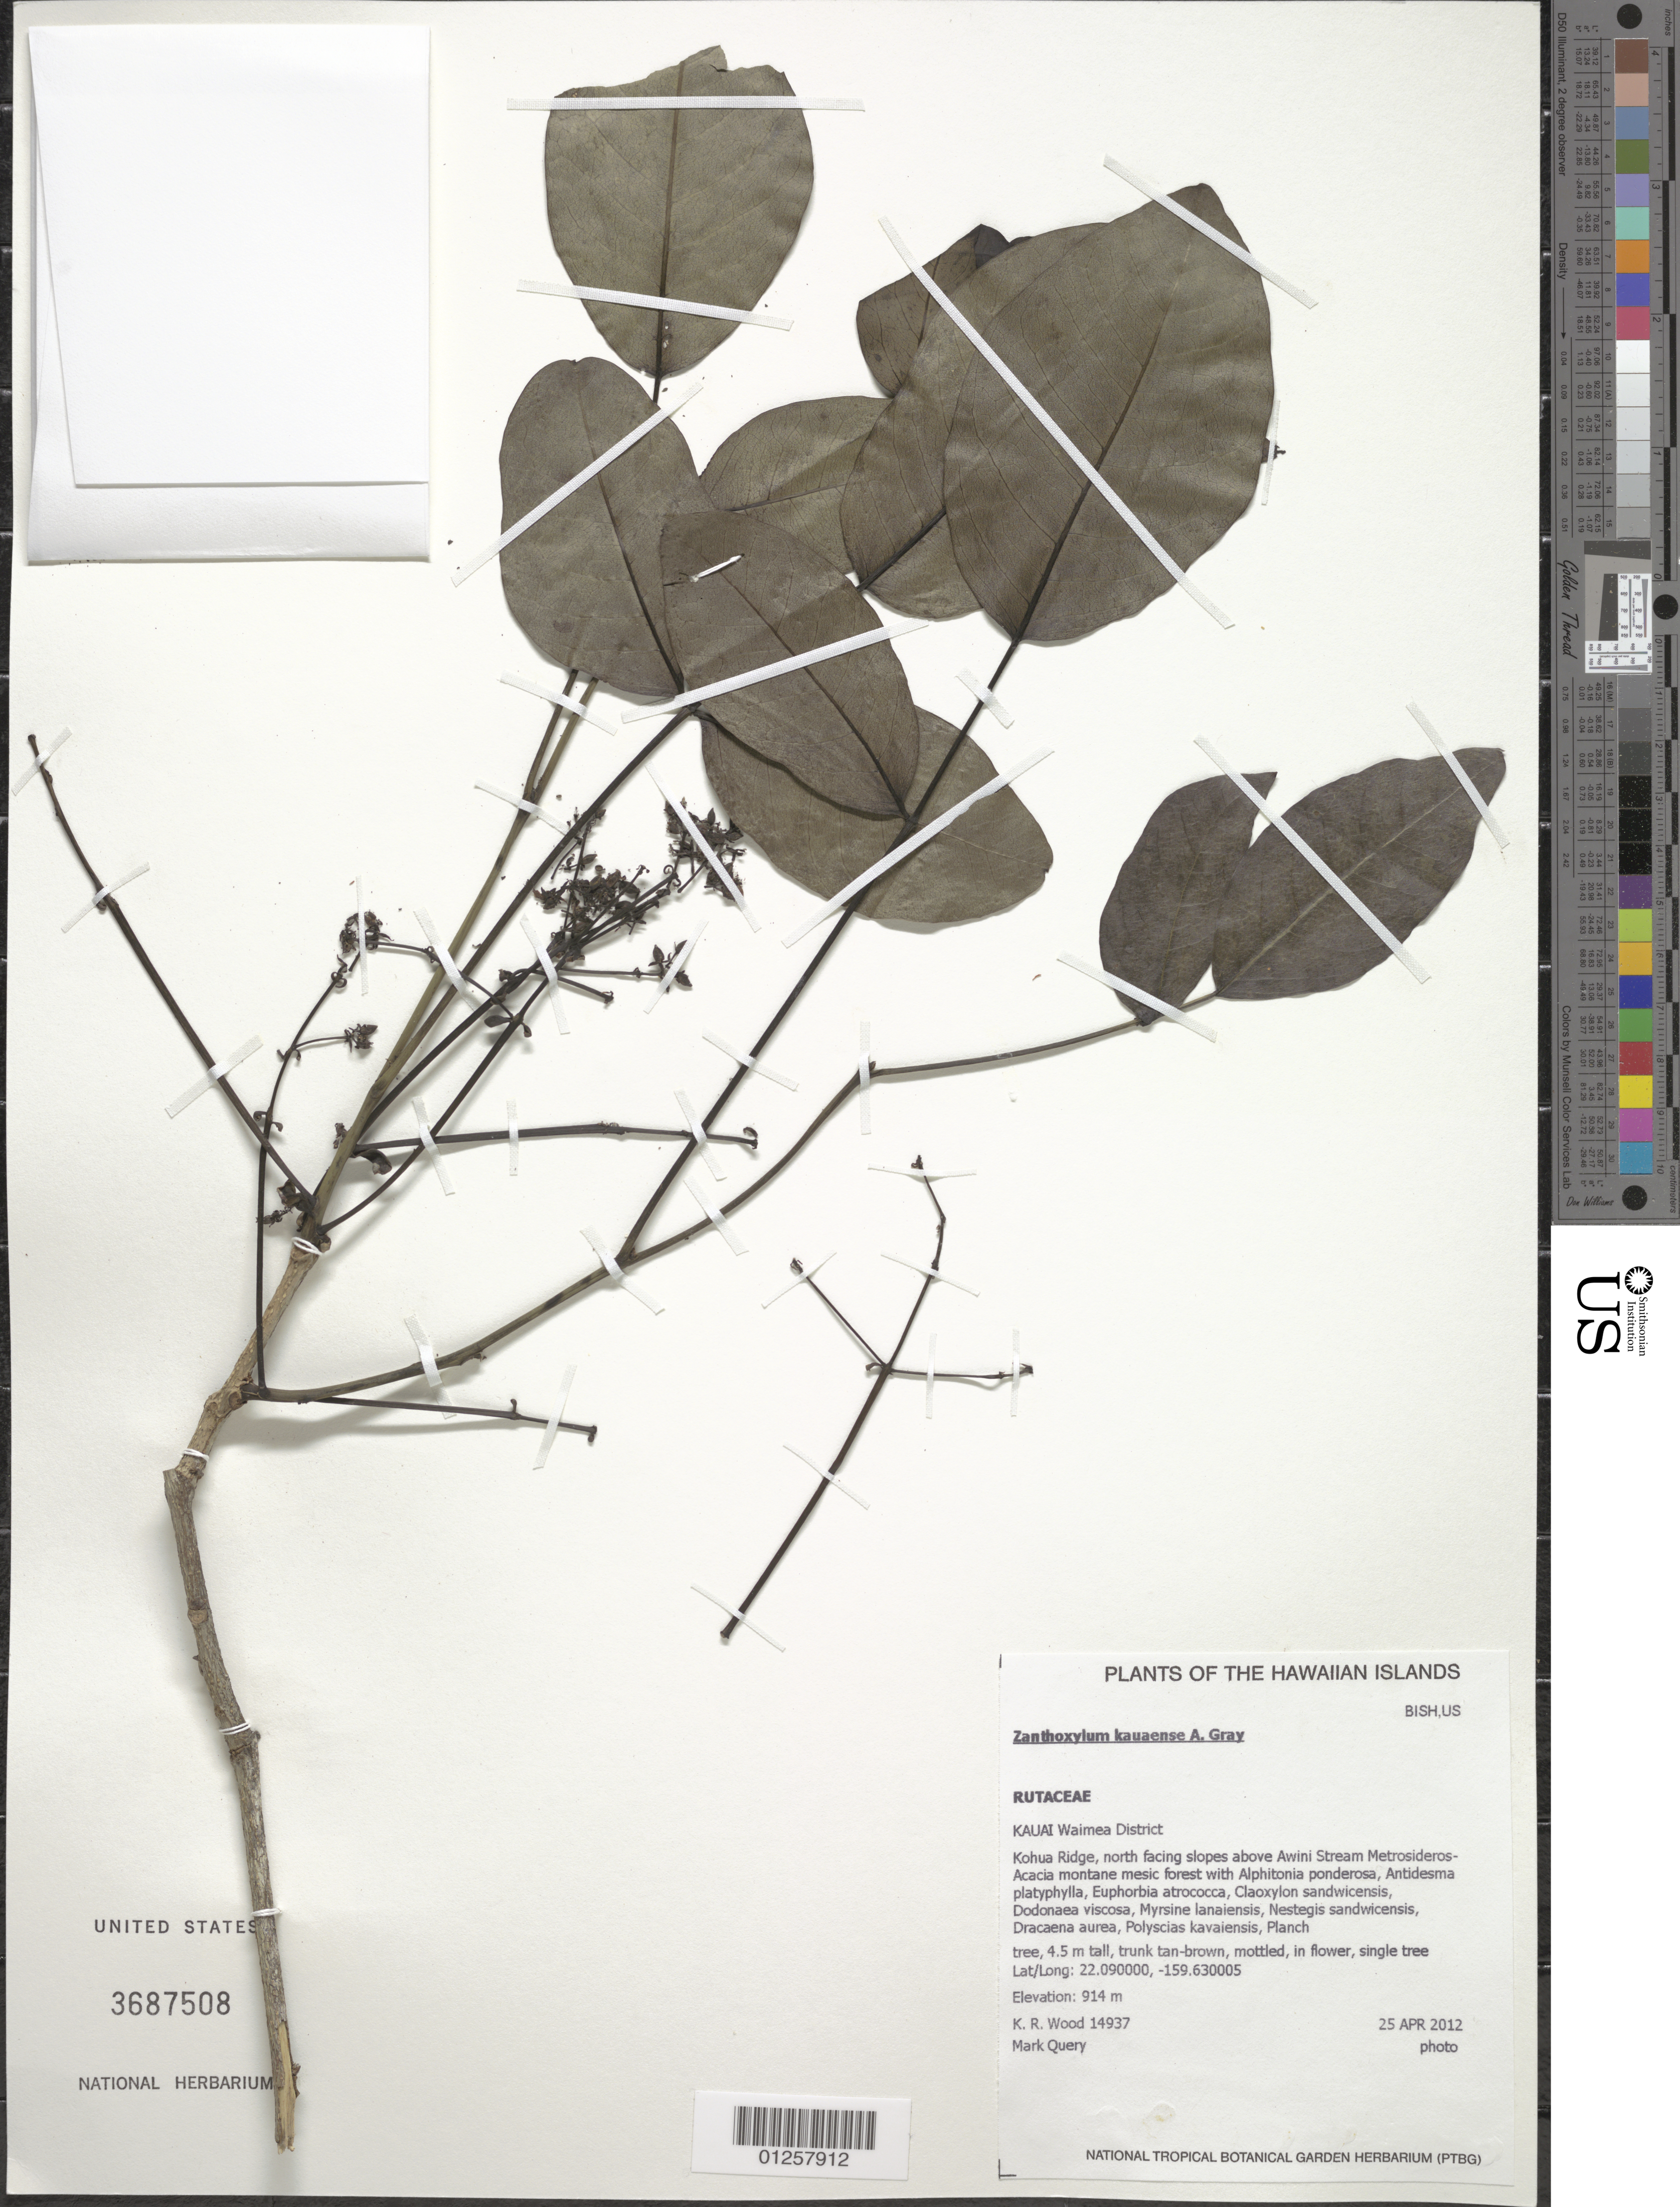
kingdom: Plantae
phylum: Tracheophyta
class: Magnoliopsida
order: Sapindales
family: Rutaceae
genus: Zanthoxylum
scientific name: Zanthoxylum kauaense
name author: A. Gray in Wilkes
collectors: K. R. Wood & M. Query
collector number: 14937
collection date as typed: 25 April 2012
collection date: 2012-04-25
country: United States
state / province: Hawaii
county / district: Kauai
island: Kaua'i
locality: Waimea District, Kohua Ridge, north facing slopes above Awini Stream.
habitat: Montane mesic forest.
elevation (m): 914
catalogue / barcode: US 3687508